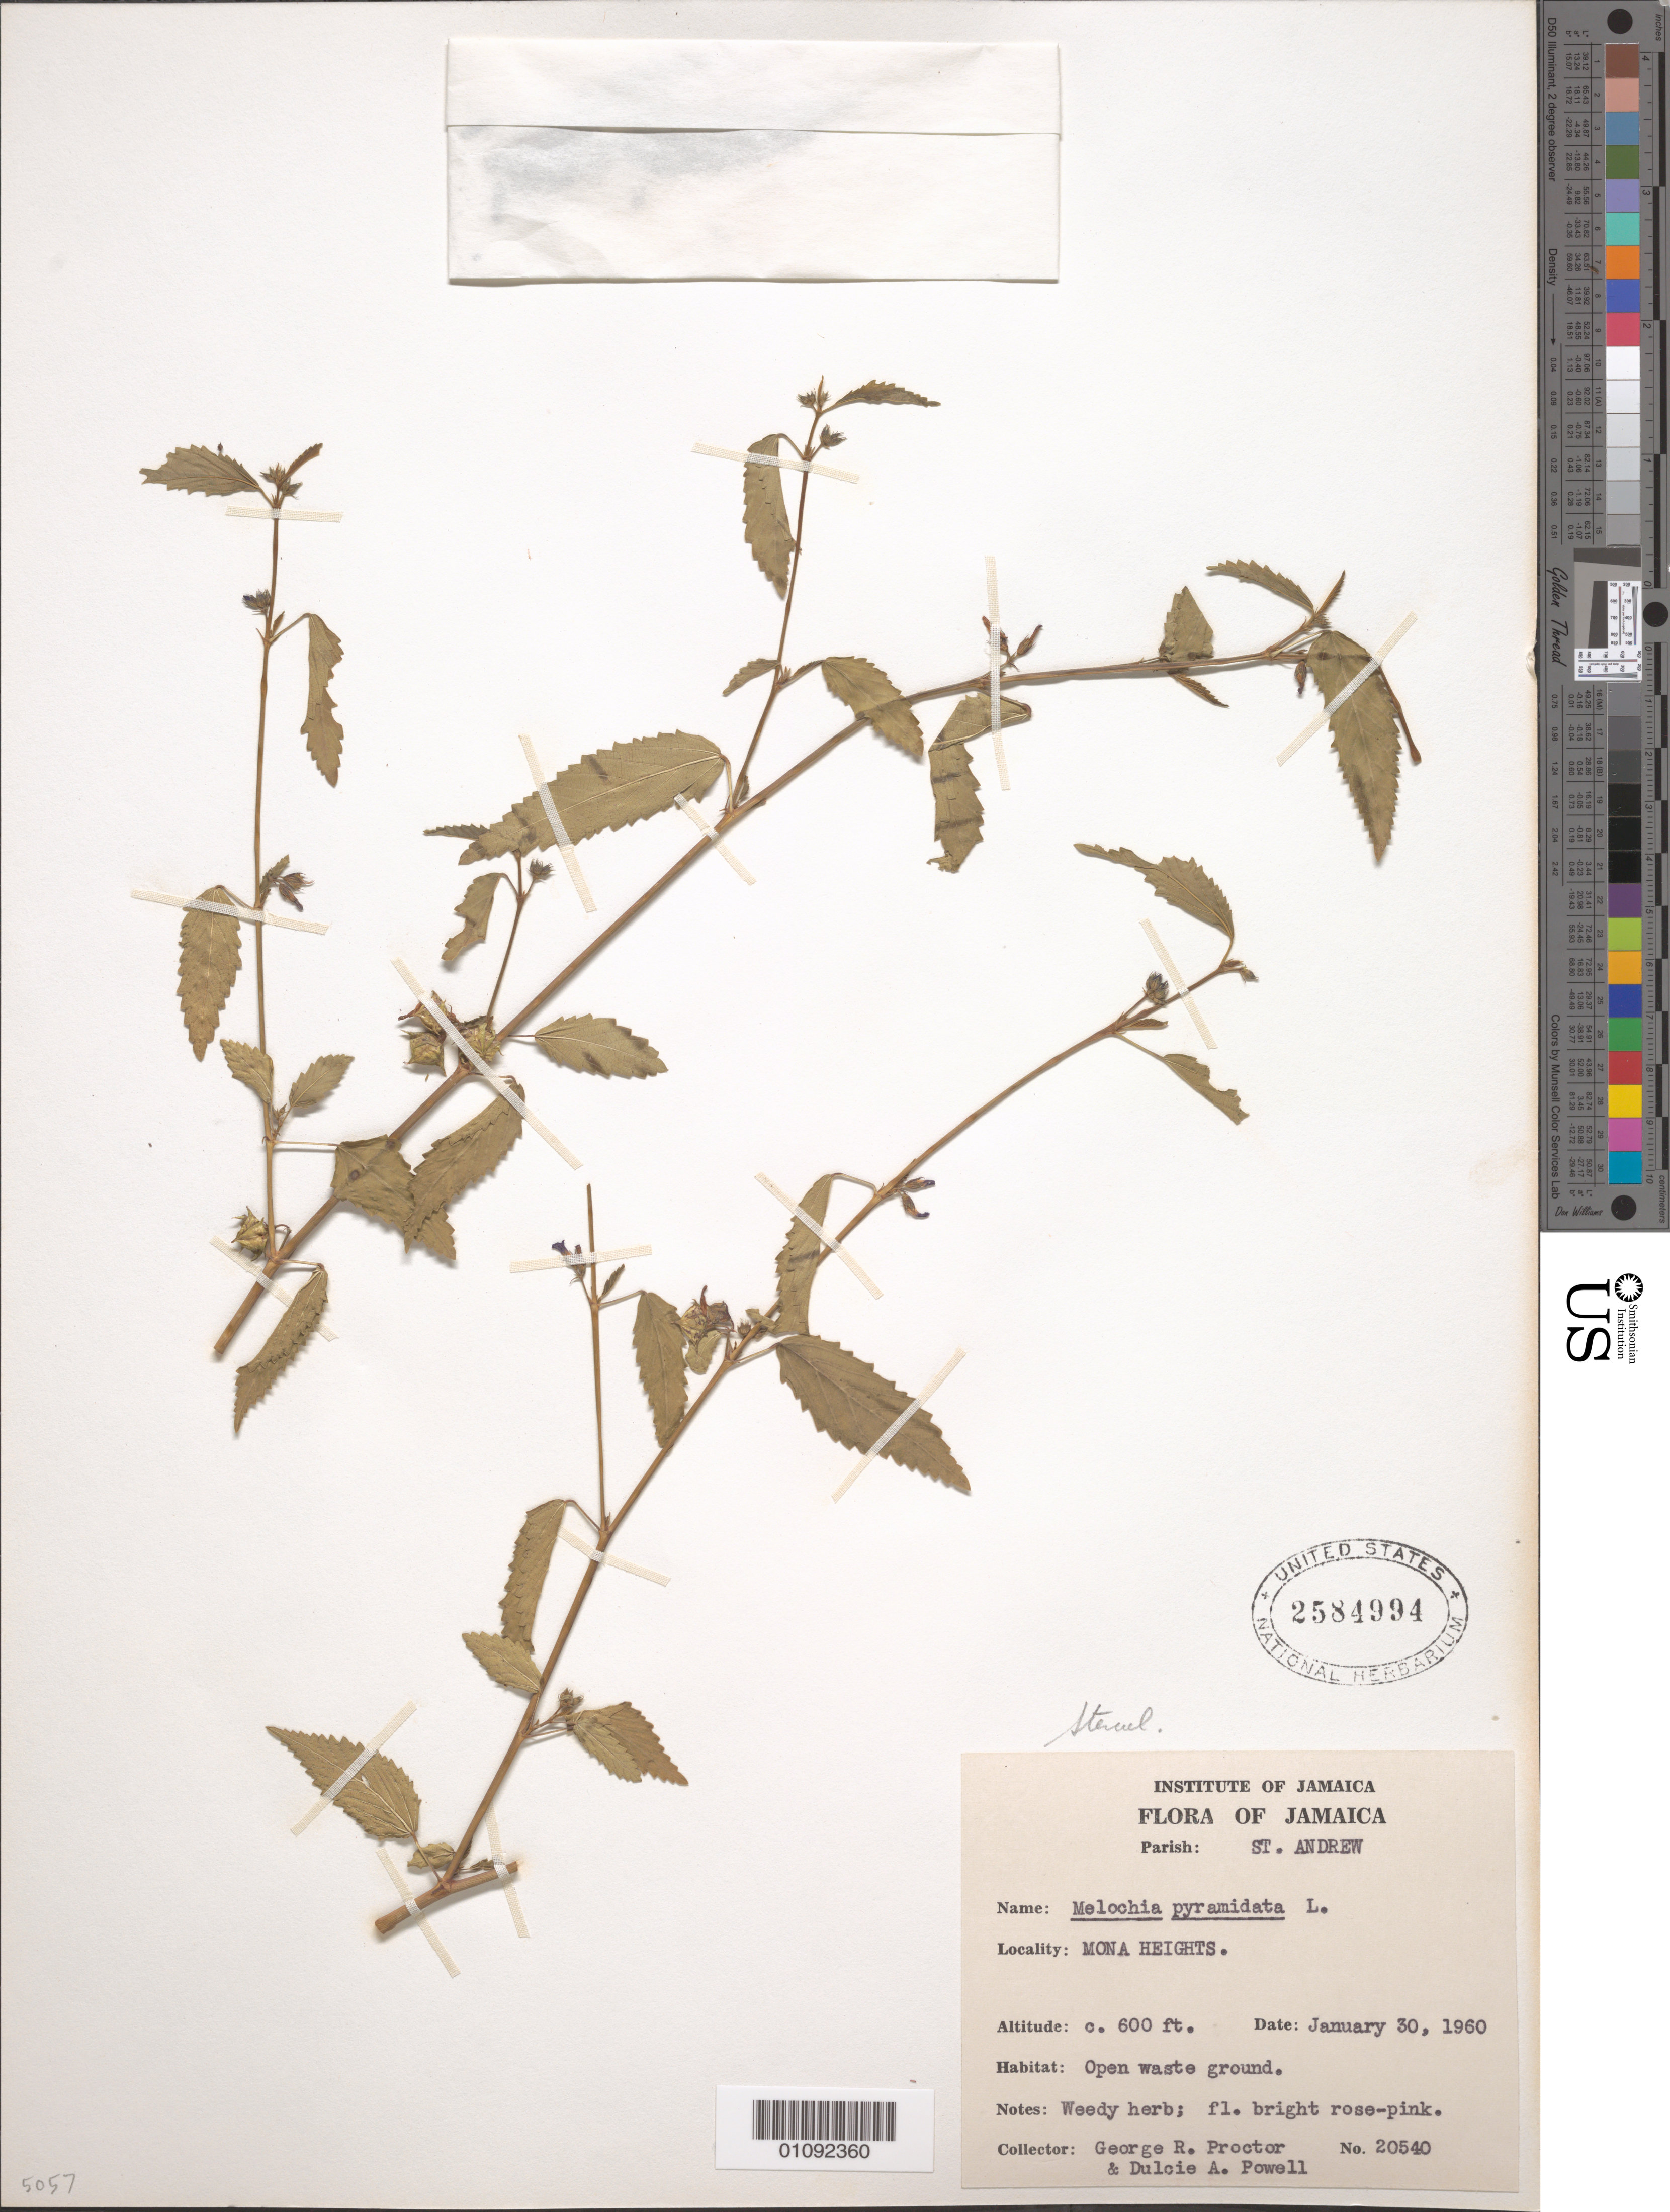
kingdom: Plantae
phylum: Tracheophyta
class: Magnoliopsida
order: Malvales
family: Malvaceae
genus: Melochia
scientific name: Melochia pyramidata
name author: L.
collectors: G. R. Proctor & D. A. Powell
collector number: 20540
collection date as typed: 30 Jan 1960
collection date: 1960-01-30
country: Jamaica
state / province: Kingston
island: Jamaica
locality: Mona Heights, Parish: St. Andrew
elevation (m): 183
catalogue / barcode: US 2584994